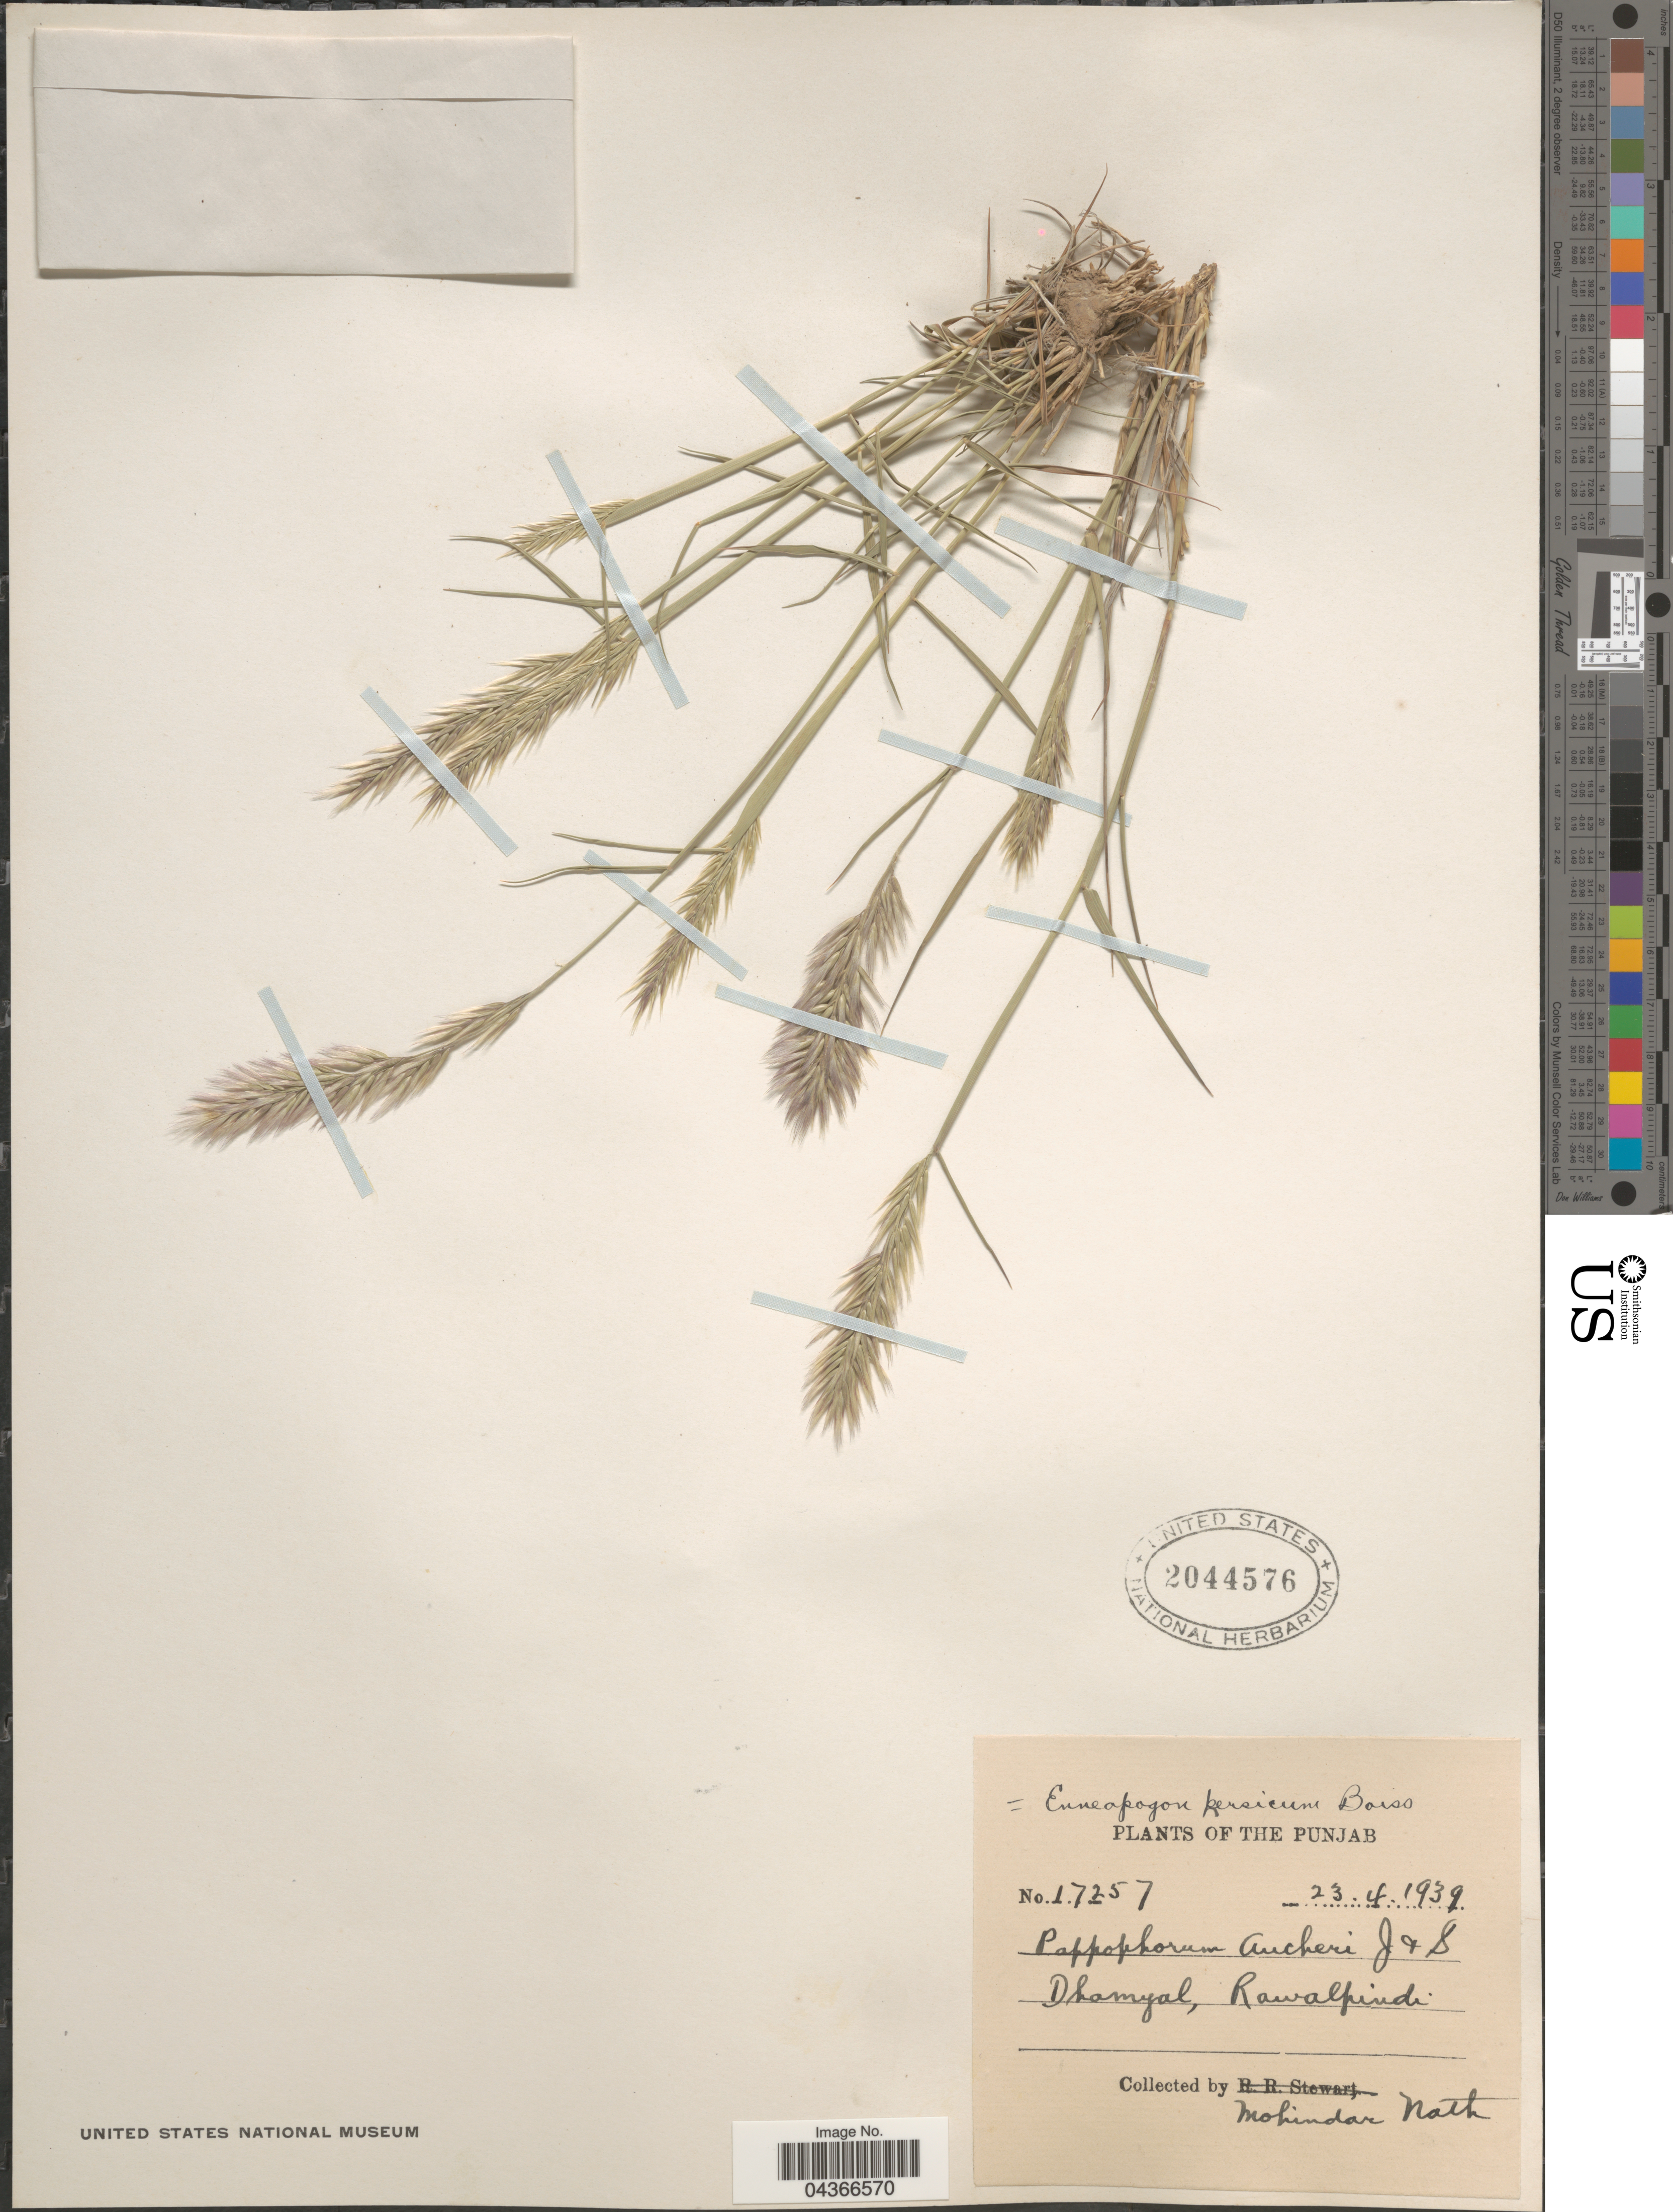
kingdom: Plantae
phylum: Tracheophyta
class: Liliopsida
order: Poales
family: Poaceae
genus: Enneapogon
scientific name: Enneapogon persicus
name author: Boiss.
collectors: M. Nath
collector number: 17257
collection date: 1939-04-23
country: Pakistan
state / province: Punjab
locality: Dhamyal, Rawalpindi.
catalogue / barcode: US 2044576